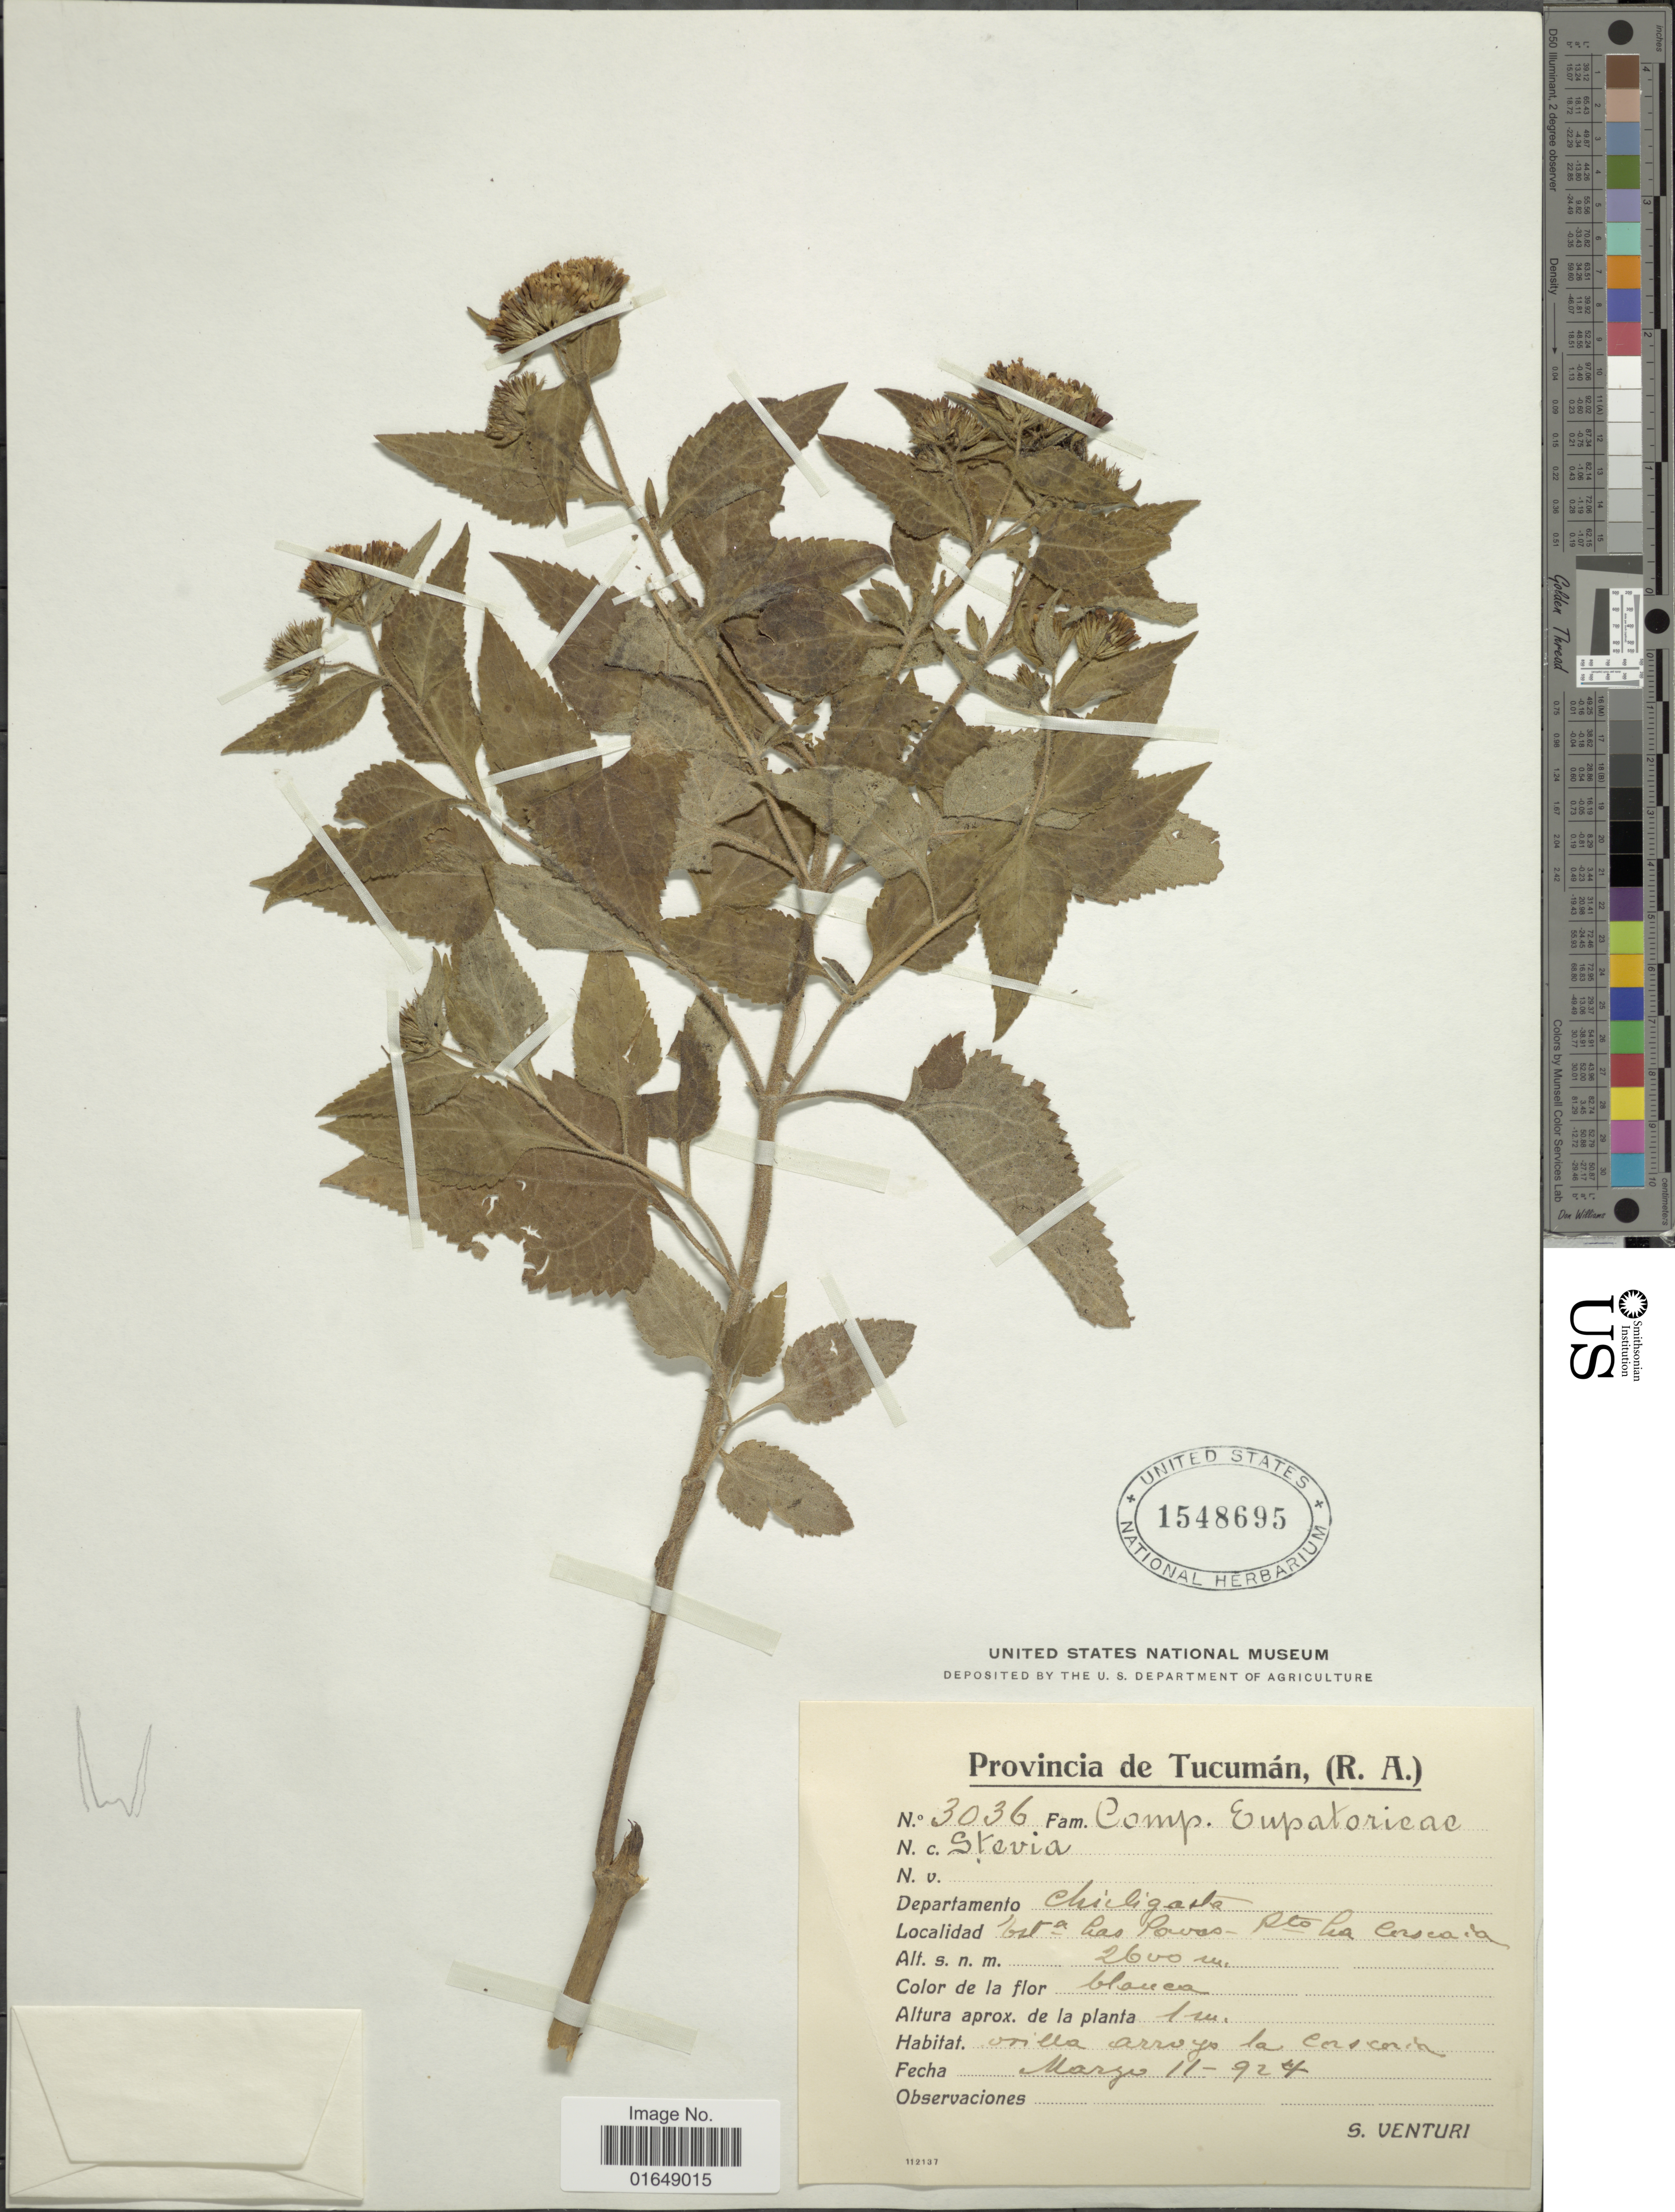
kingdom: Plantae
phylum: Tracheophyta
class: Magnoliopsida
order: Asterales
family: Asteraceae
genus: Stevia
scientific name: Stevia sp.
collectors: S. Venturi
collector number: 3036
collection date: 1924-03-11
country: Argentina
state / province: Tucuman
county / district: Chicligasta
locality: Est-a Ls Pavas - Pto La Cascada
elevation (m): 2600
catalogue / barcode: US 1548695